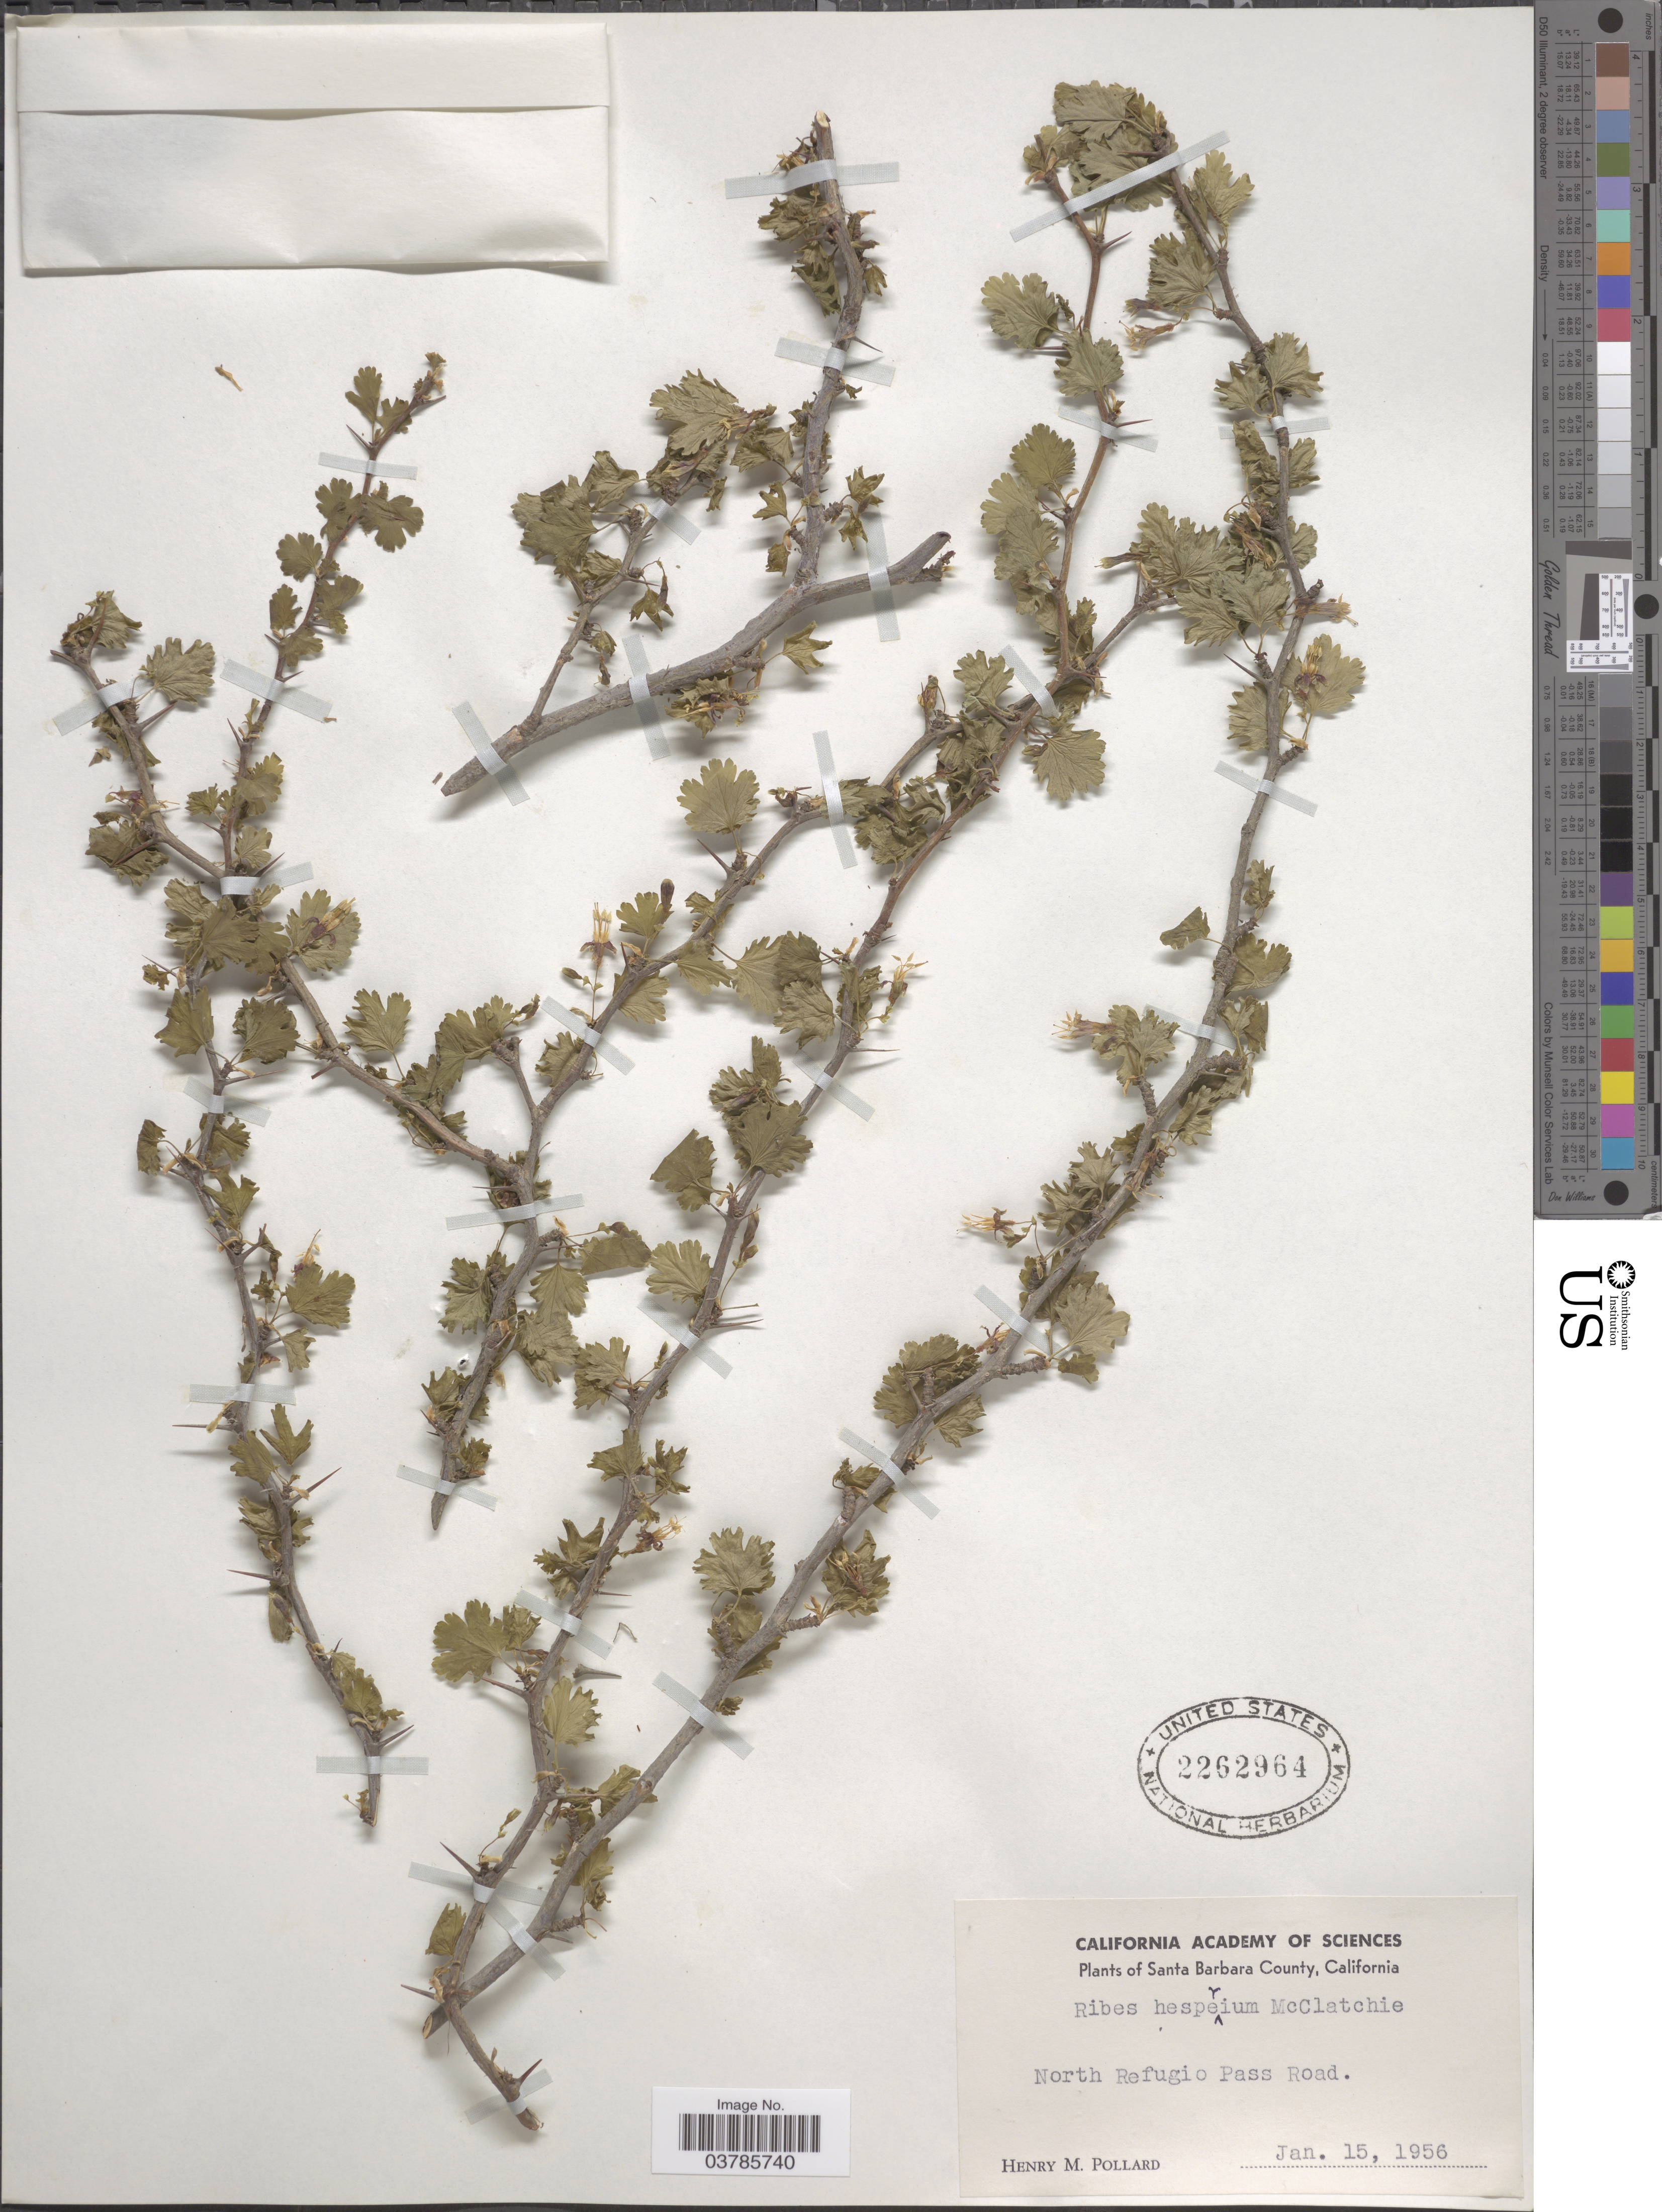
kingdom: Plantae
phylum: Tracheophyta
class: Magnoliopsida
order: Saxifragales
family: Grossulariaceae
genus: Ribes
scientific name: Ribes californicum var. hesperium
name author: (McClatchie) Jeps.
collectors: H. M. Pollard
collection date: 1956-01-15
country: United States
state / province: California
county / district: Santa Barbara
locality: Santa Barbara County. North Refugio Pass Road.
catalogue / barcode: US 2262964